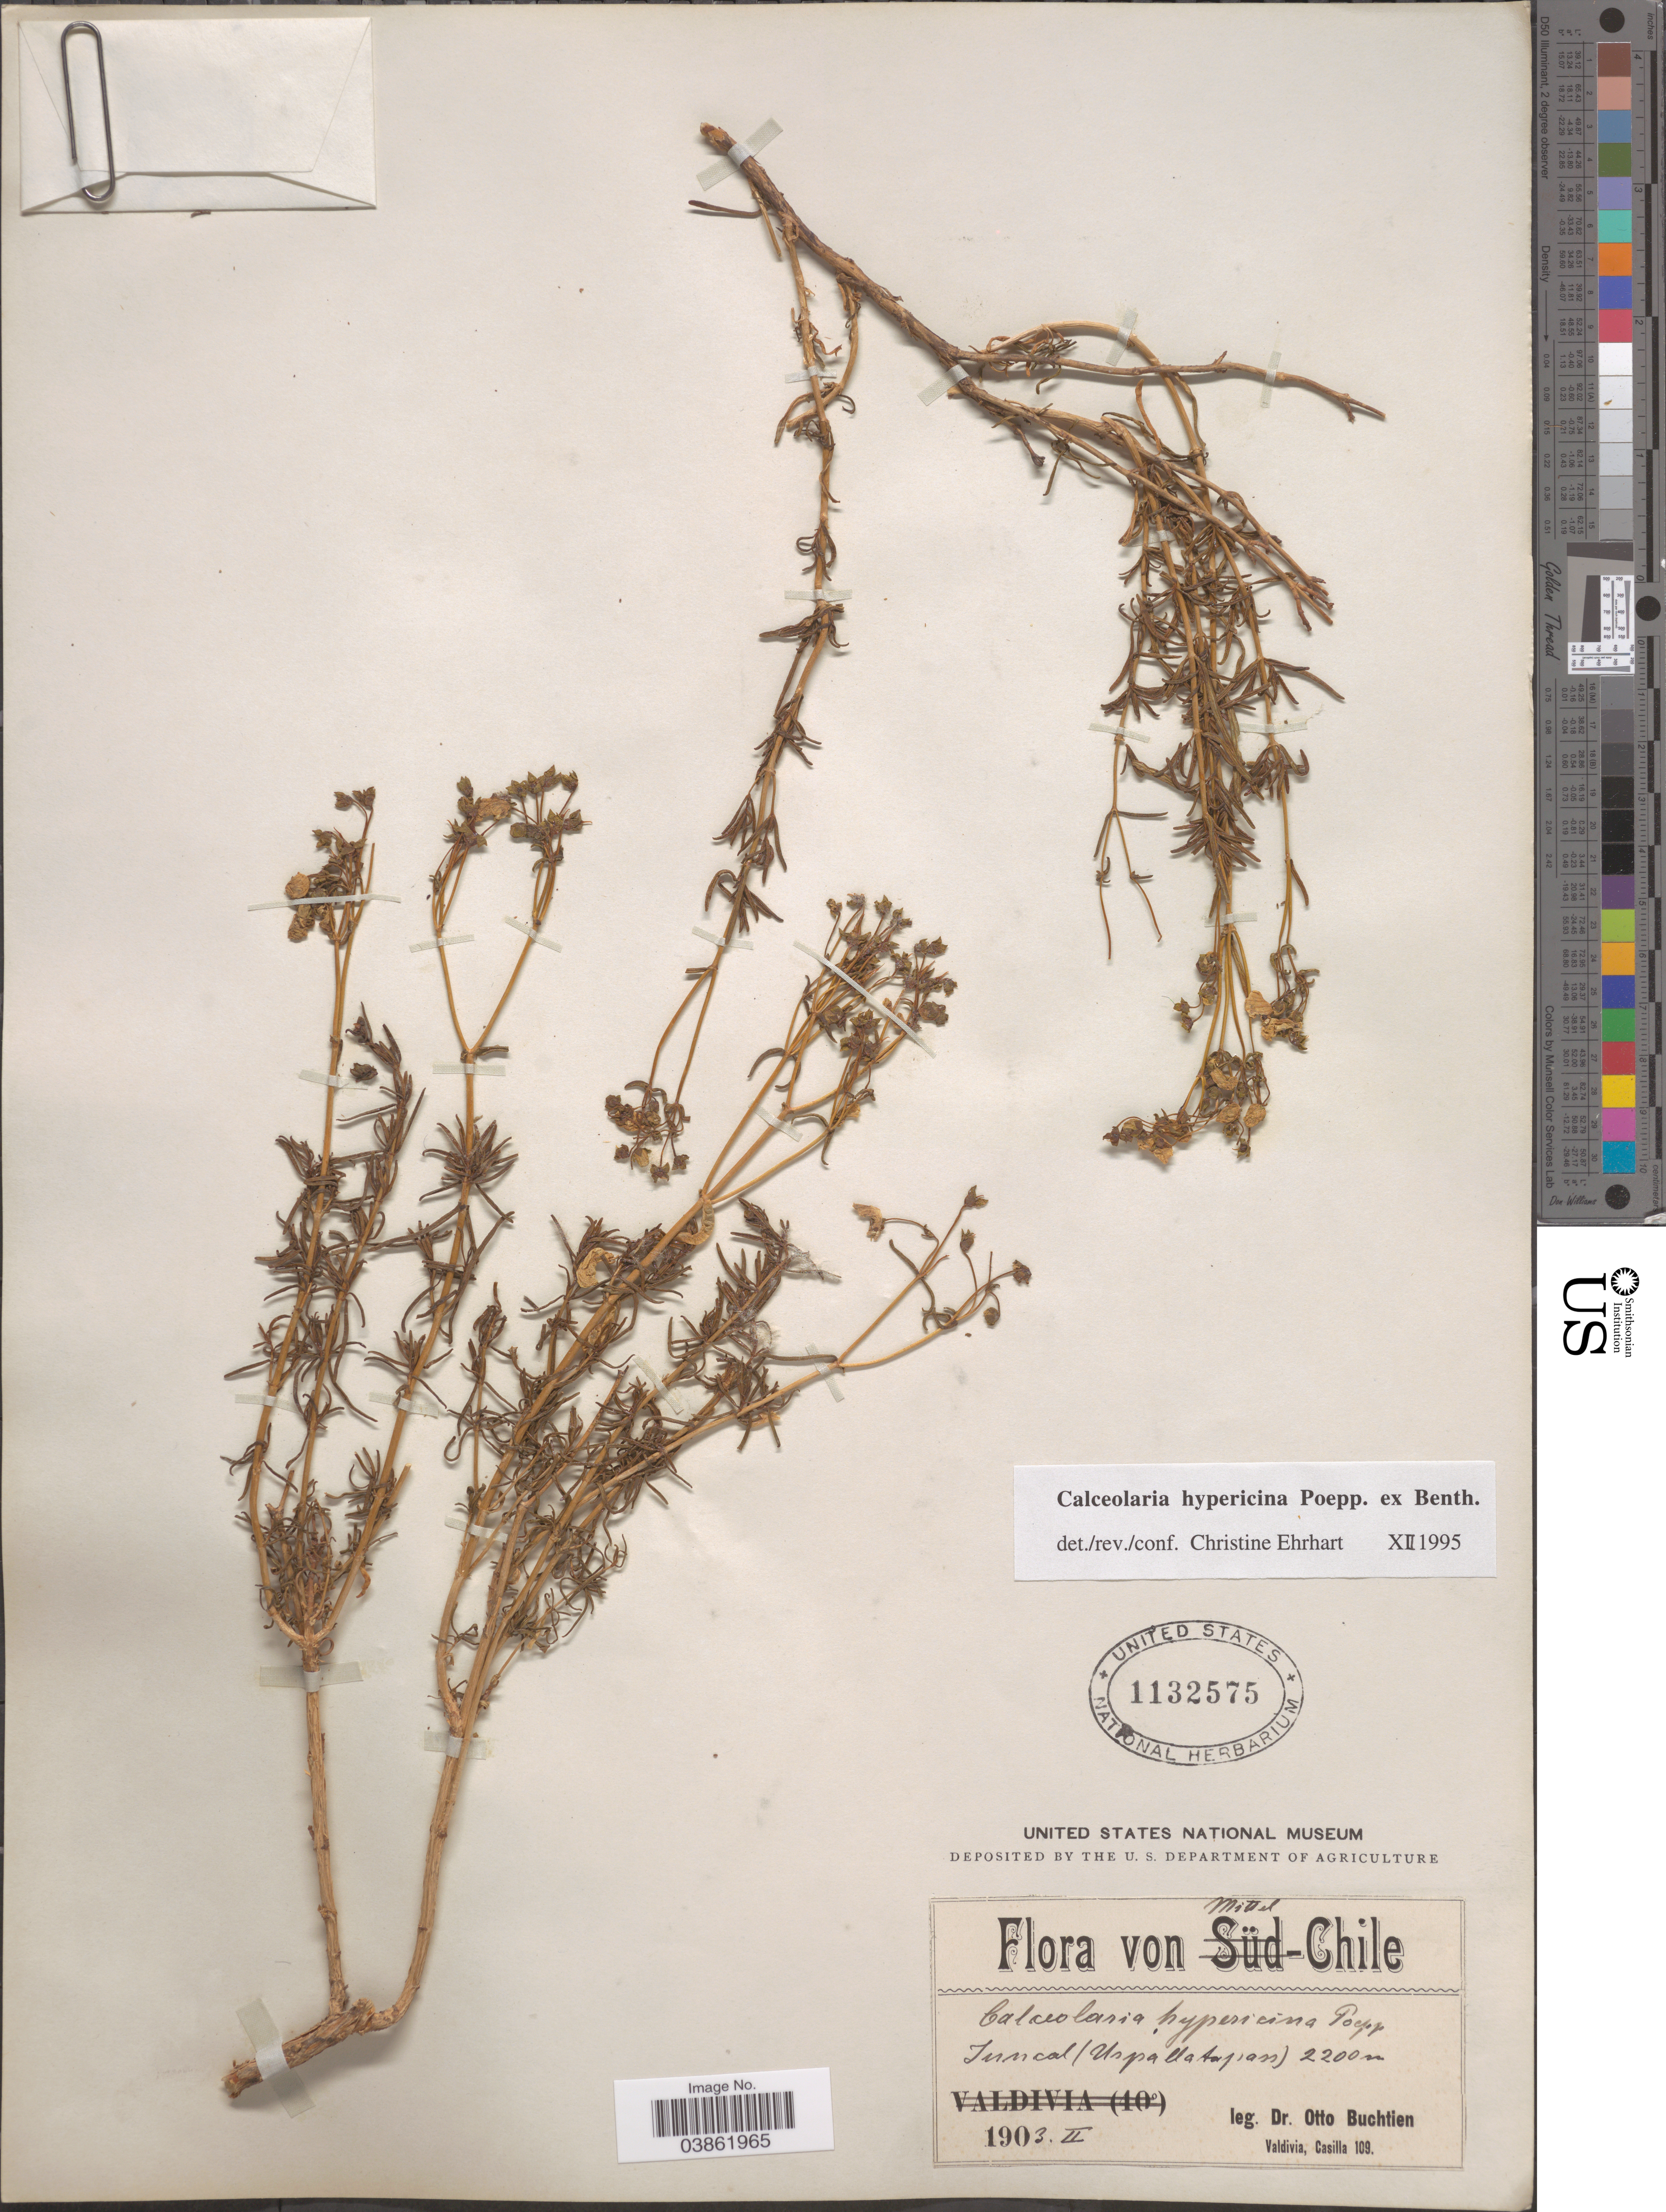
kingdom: Plantae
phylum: Tracheophyta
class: Magnoliopsida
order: Lamiales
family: Calceolariaceae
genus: Calceolaria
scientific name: Calceolaria hypericina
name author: Poepp. ex Benth.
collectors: O. Buchtien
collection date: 1903-02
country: Chile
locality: Mittel Chile. Juncal (Uspallata pass).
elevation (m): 2200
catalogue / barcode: US 1132575